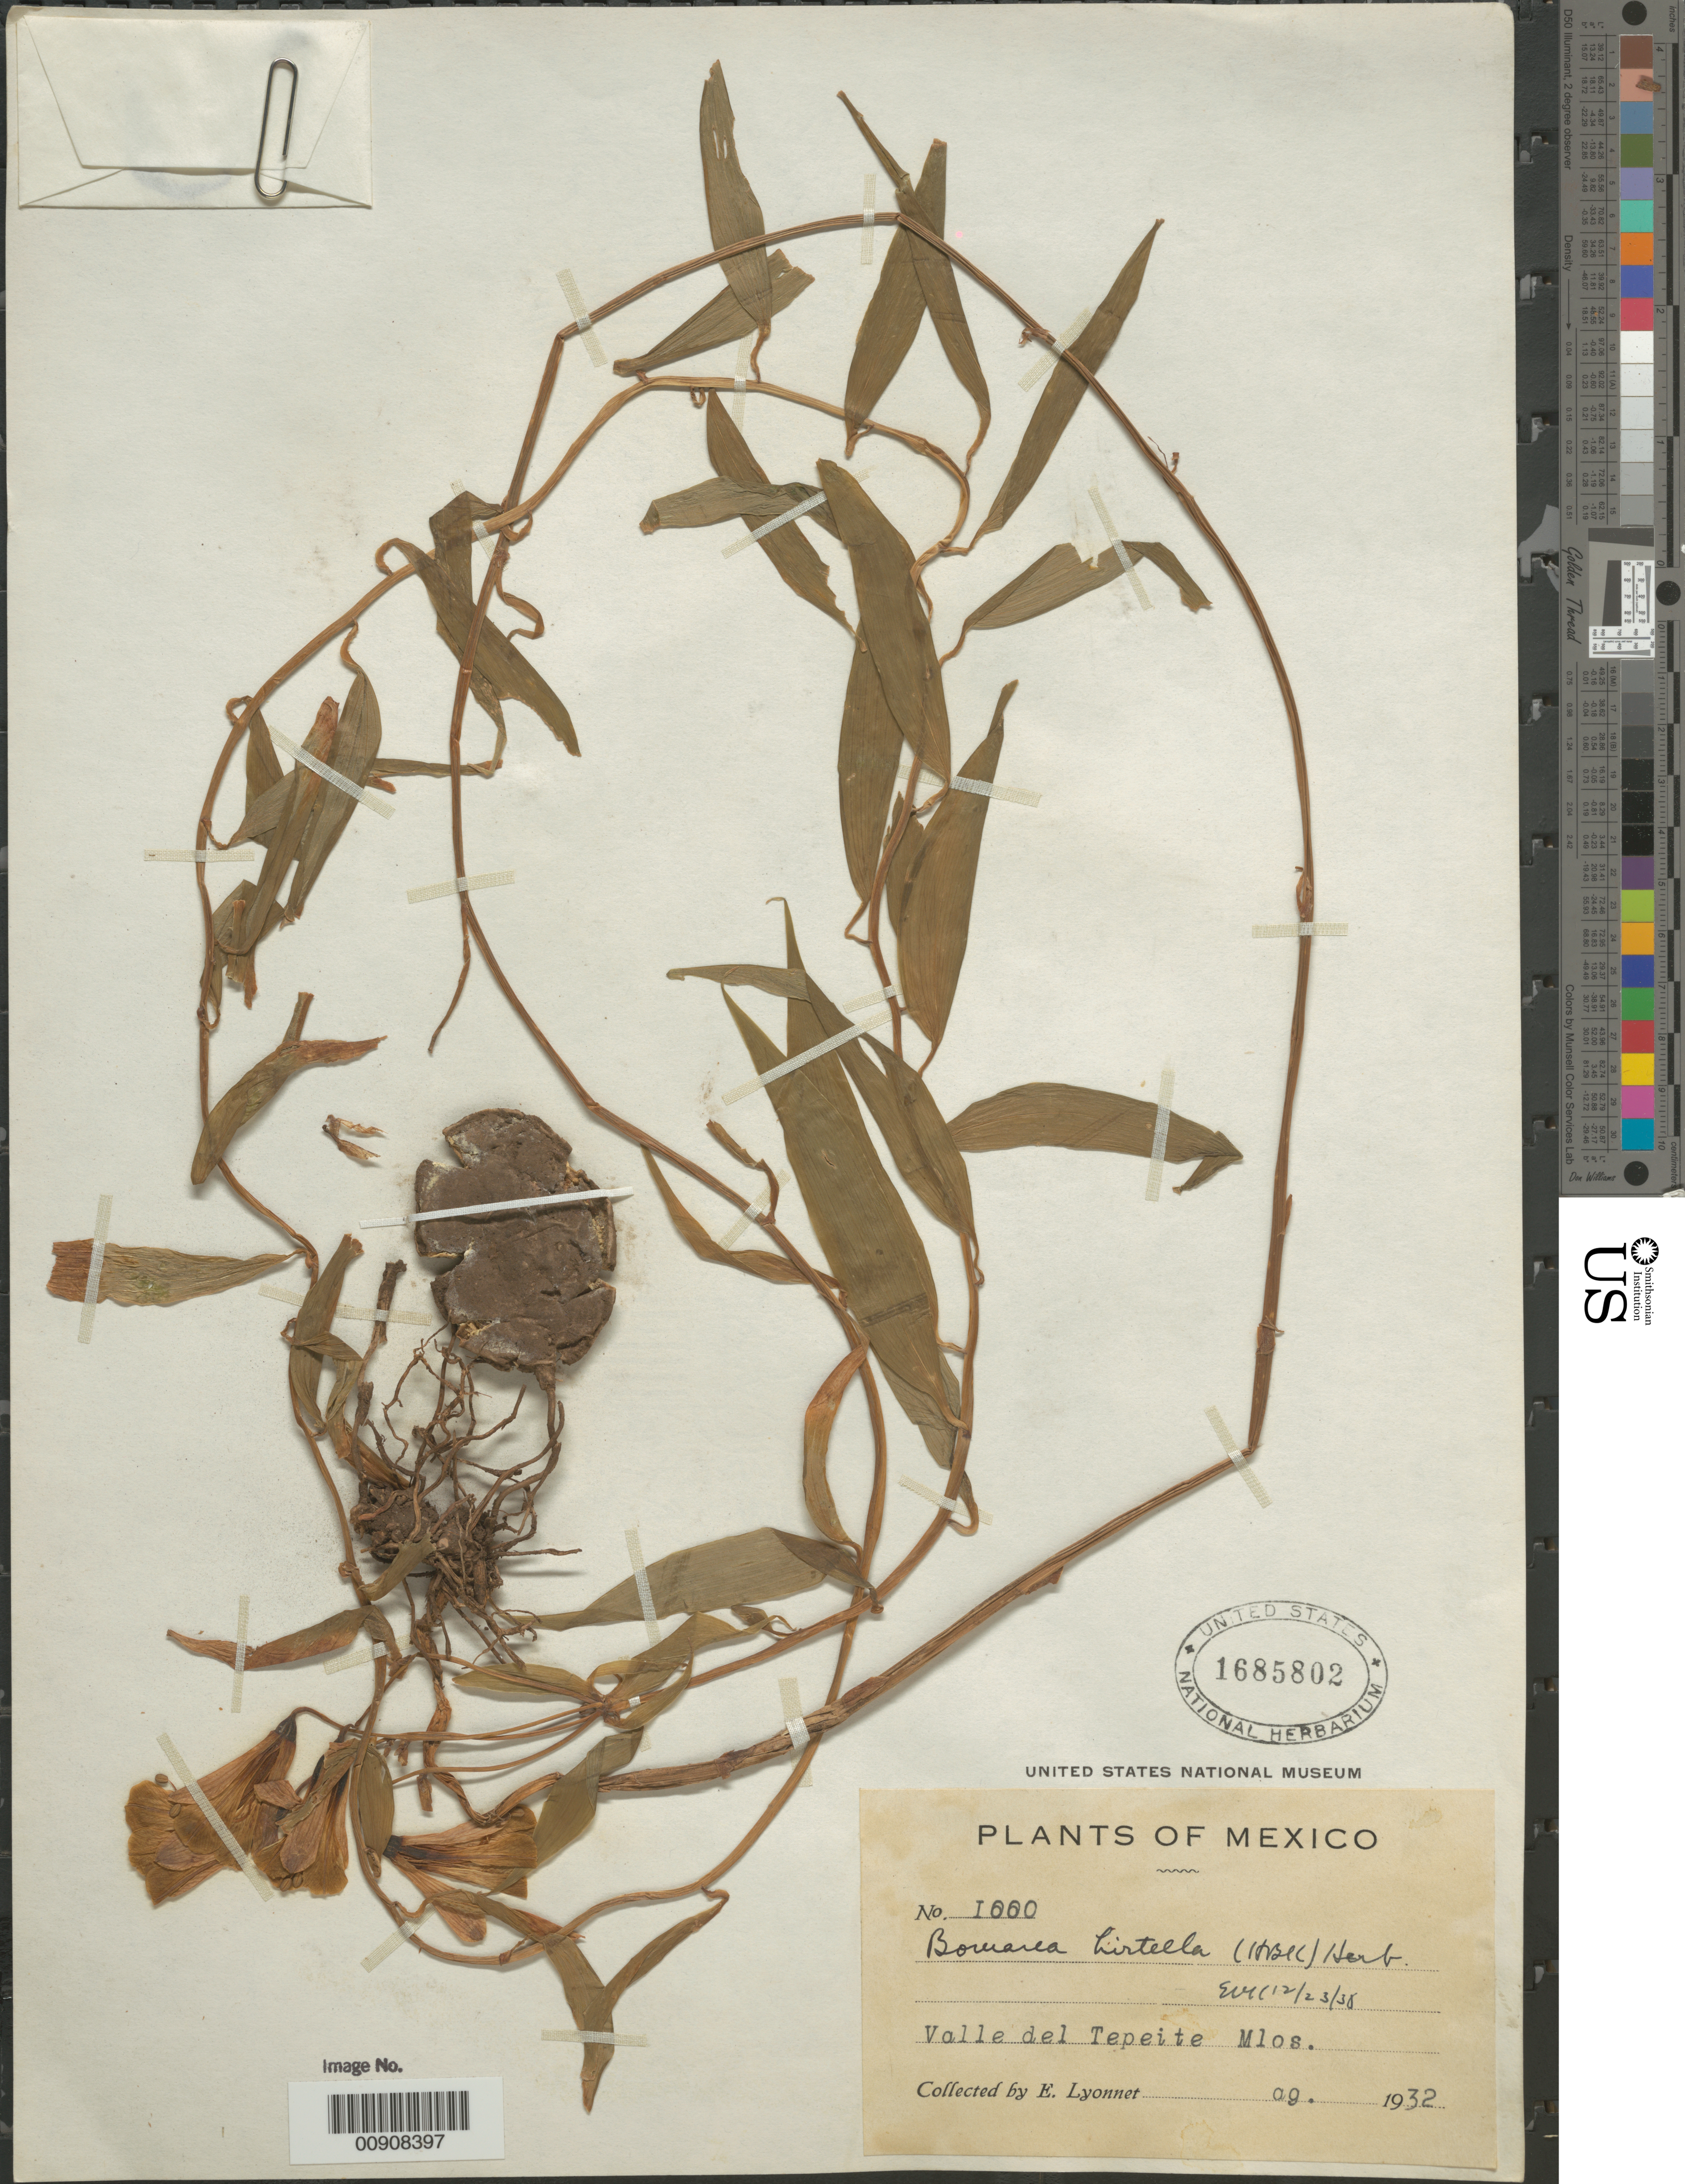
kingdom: Plantae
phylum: Tracheophyta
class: Liliopsida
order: Liliales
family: Alstroemeriaceae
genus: Bomarea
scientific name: Bomarea hirtella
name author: (Kunth) Herb.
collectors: Bro. E. Lyonnet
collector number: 1000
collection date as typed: Aug 1932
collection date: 1932-08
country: Mexico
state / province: Morelos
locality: Valle del Tepeite, Morelos.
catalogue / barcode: US 1685802